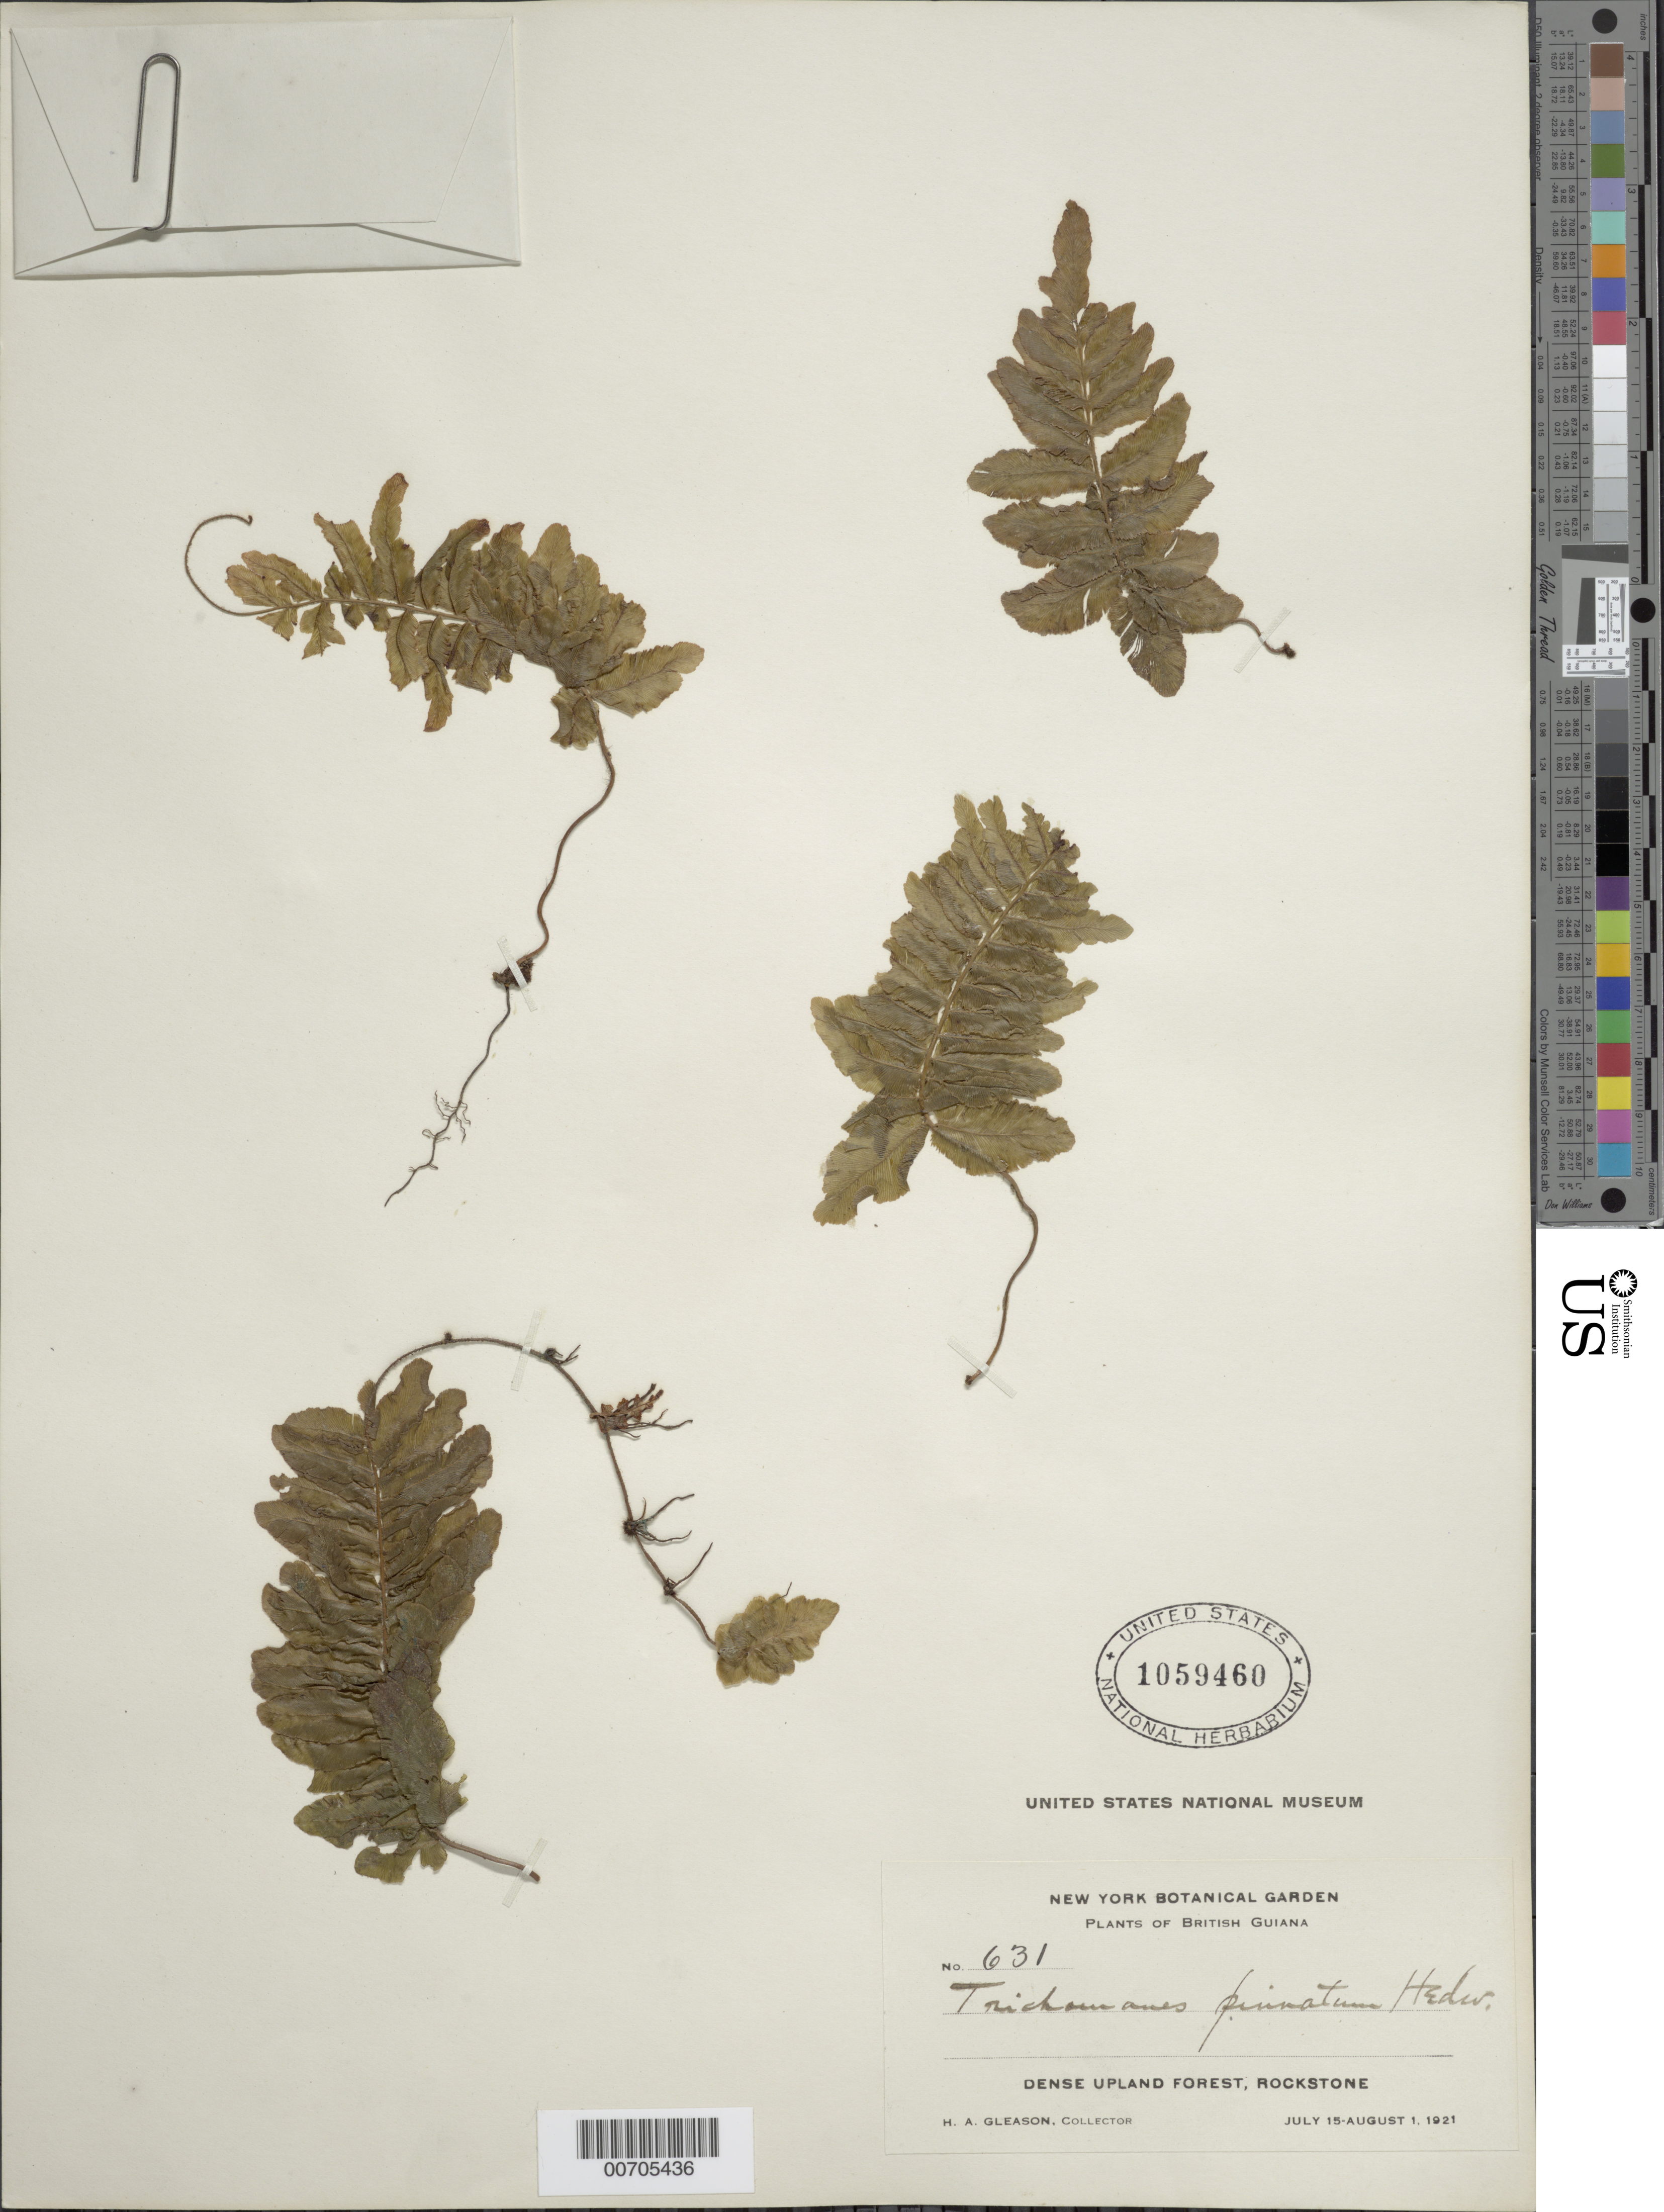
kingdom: Plantae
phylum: Tracheophyta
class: Polypodiopsida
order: Hymenophyllales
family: Hymenophyllaceae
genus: Trichomanes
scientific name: Trichomanes pinnatum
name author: Hedw.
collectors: H. A. Gleason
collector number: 631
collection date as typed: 15-Jul-21 to 1-Aug-21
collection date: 1921-07-15/1921-08-01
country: Guyana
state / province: U. Demerara-Berbice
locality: Rockstone, in and about the village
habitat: Dense upland forest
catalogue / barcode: US 1059460